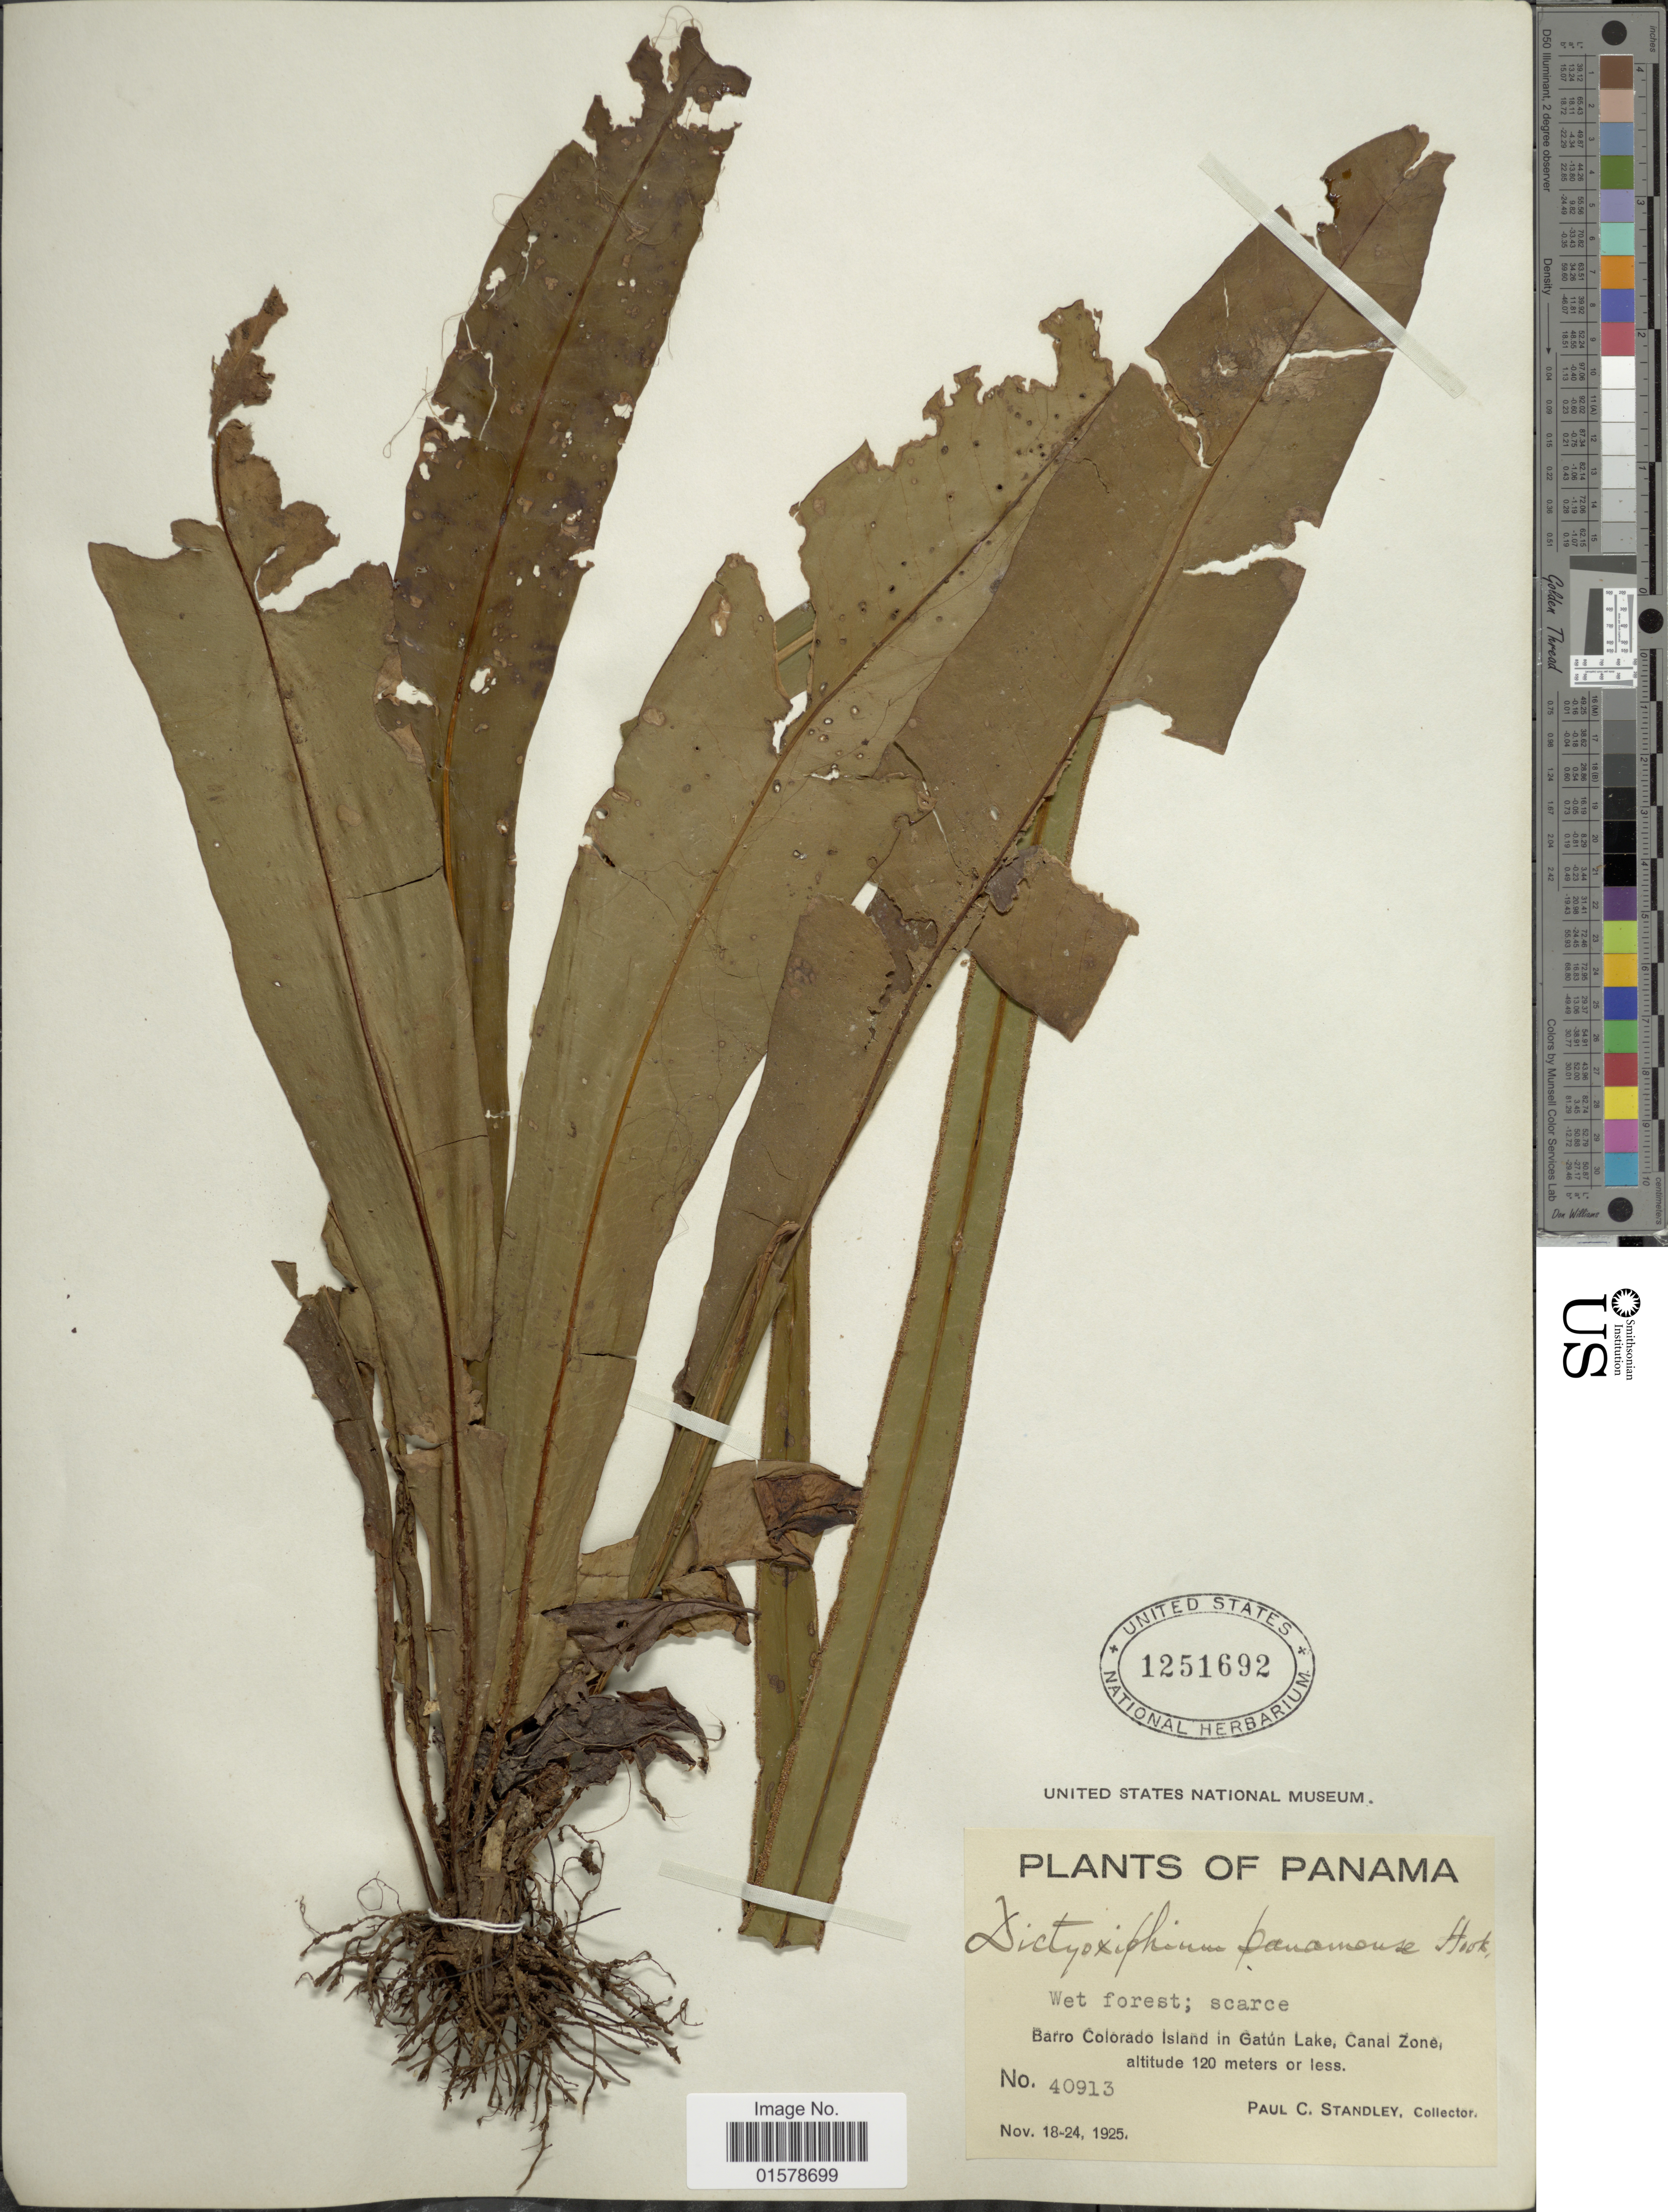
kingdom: Plantae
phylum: Tracheophyta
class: Polypodiopsida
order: Polypodiales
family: Tectariaceae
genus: Tectaria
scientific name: Tectaria panamensis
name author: (Hook.) R.M. Tryon & A.F. Tryon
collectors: P. C. Standley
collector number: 40913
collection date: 1925-11-18/1925-11-24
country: Panama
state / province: Panamá Oeste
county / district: Canal Zone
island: Barro Colorado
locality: Panama, Barro Colorado Island in Gatun Lake, Canal Zone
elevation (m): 120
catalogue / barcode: US 1251692